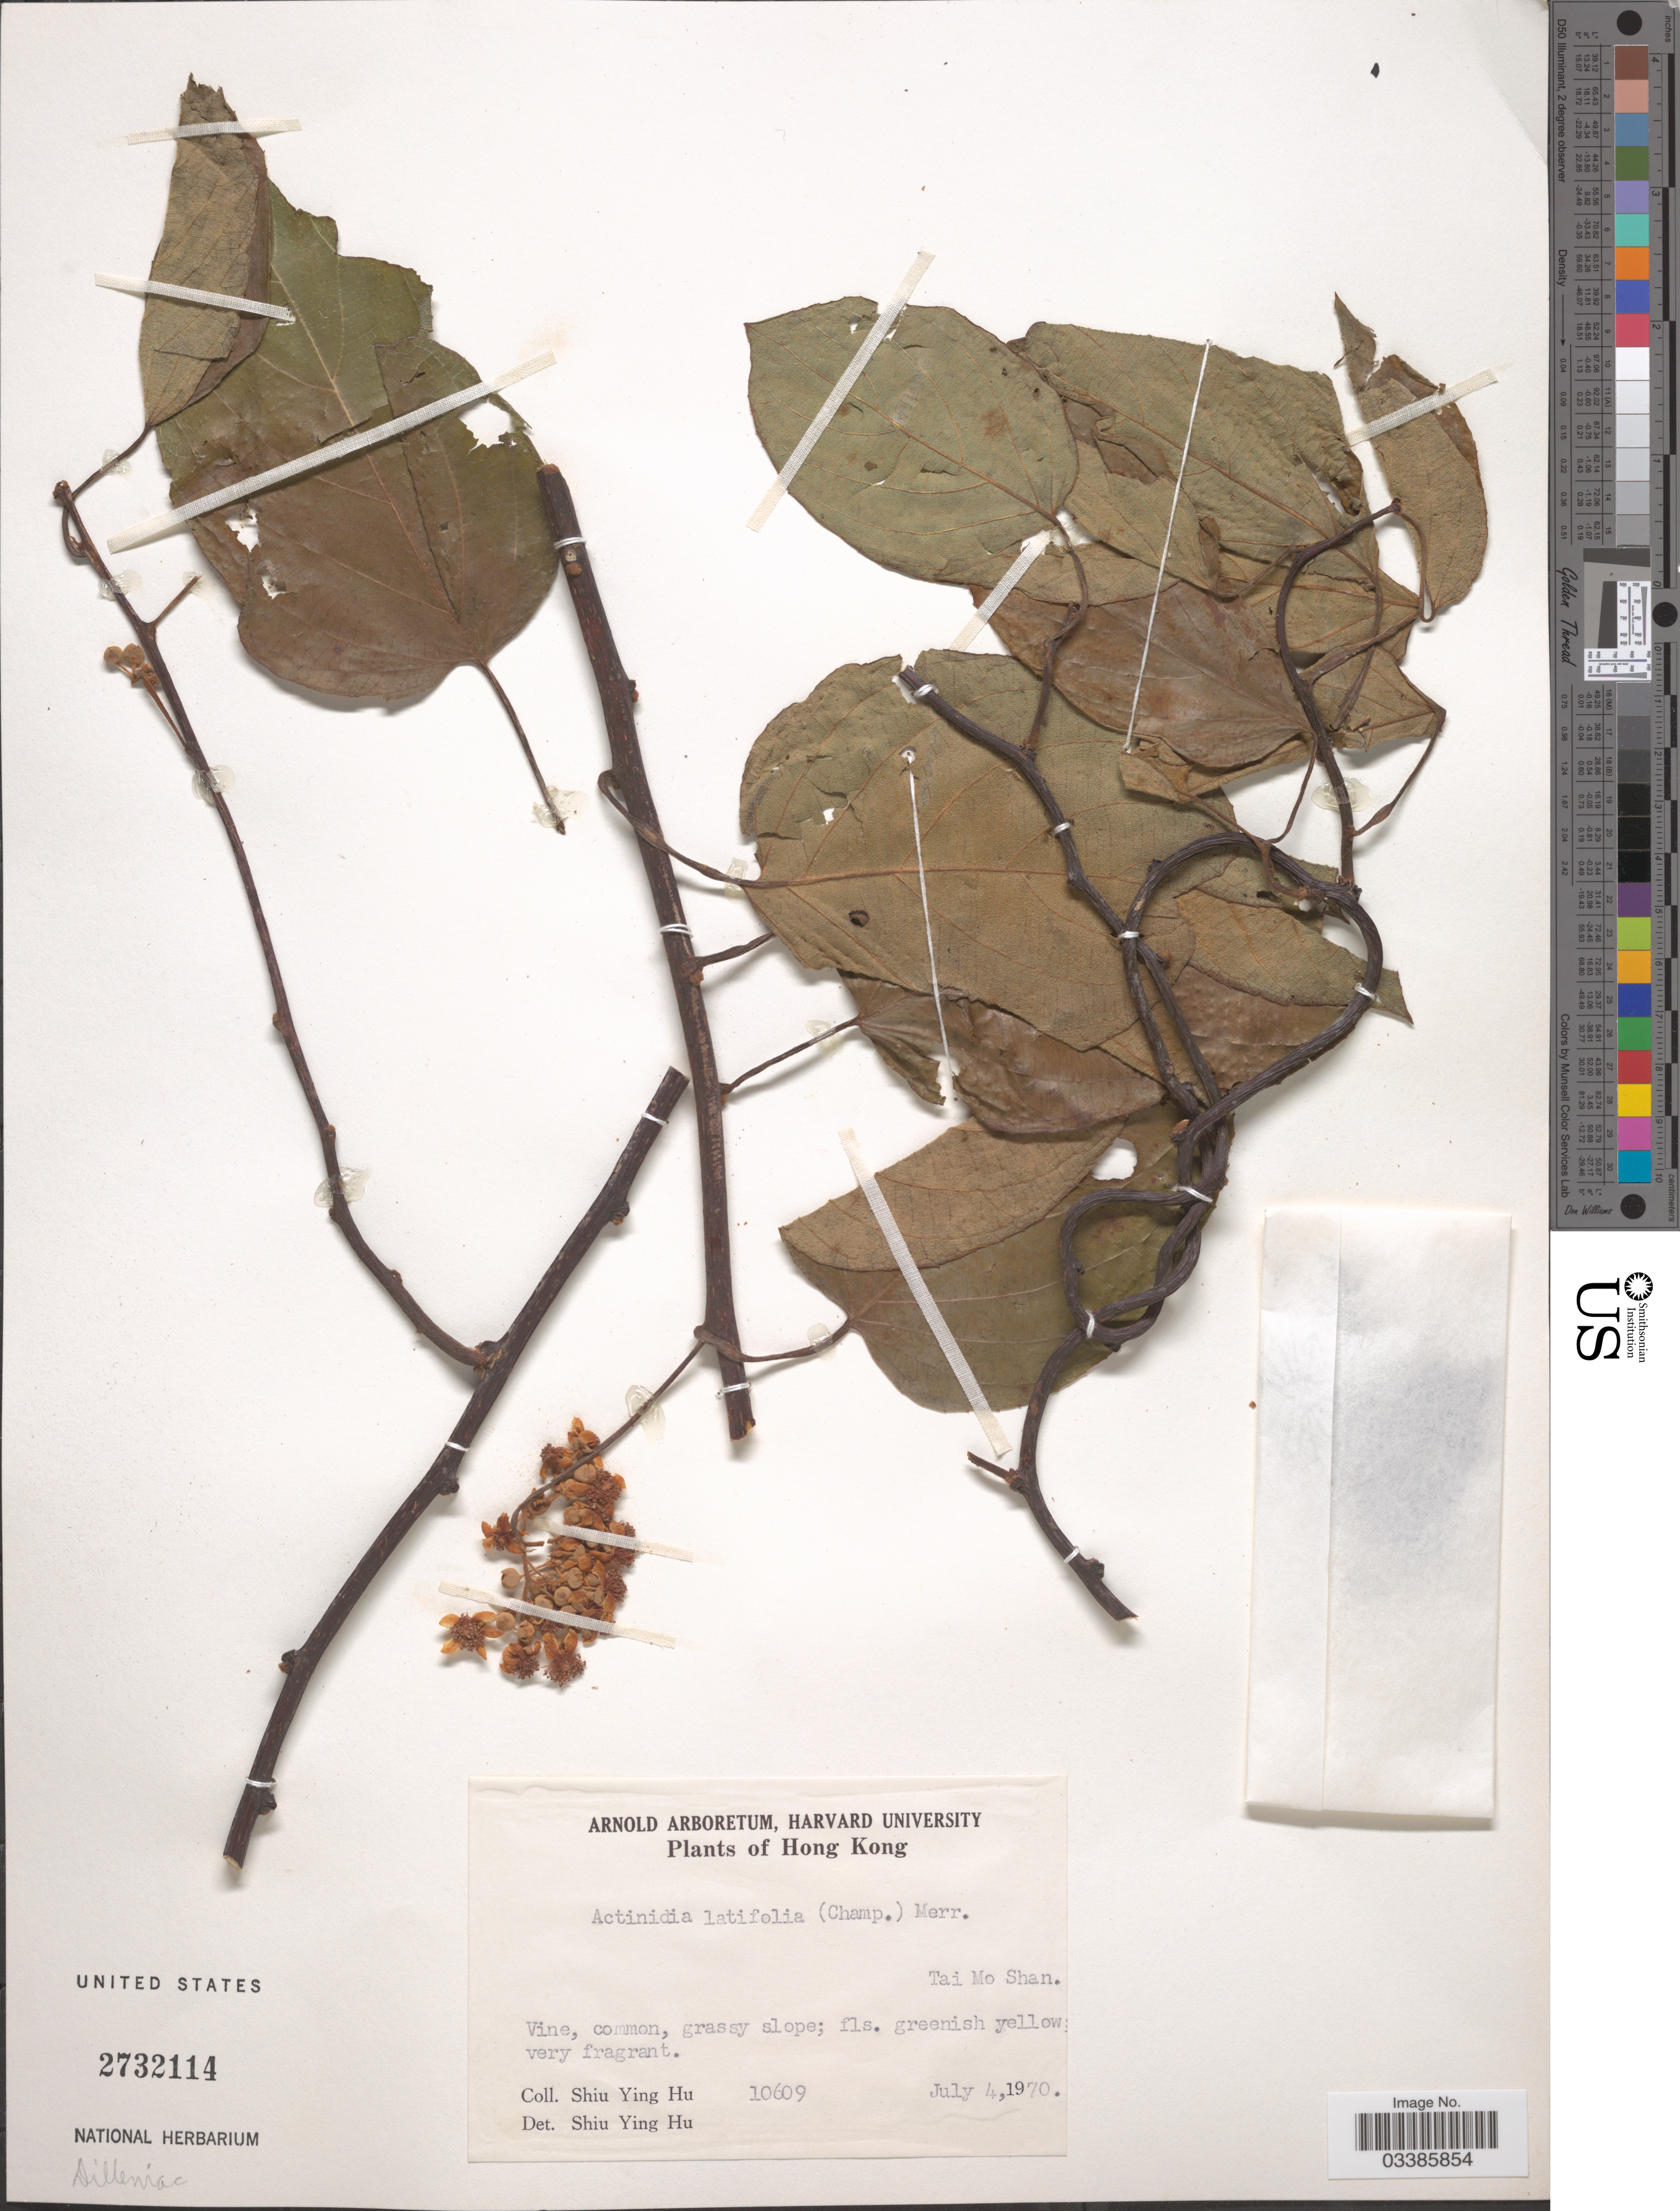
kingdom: Plantae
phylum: Tracheophyta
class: Magnoliopsida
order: Ericales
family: Actinidiaceae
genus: Actinidia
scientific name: Actinidia latifolia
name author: (Gardner & Champ.) Merr.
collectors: S. Y. Hu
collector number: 10609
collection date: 1970-07-04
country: China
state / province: Hong Kong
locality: Tai Mo Shan.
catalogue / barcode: US 2732114